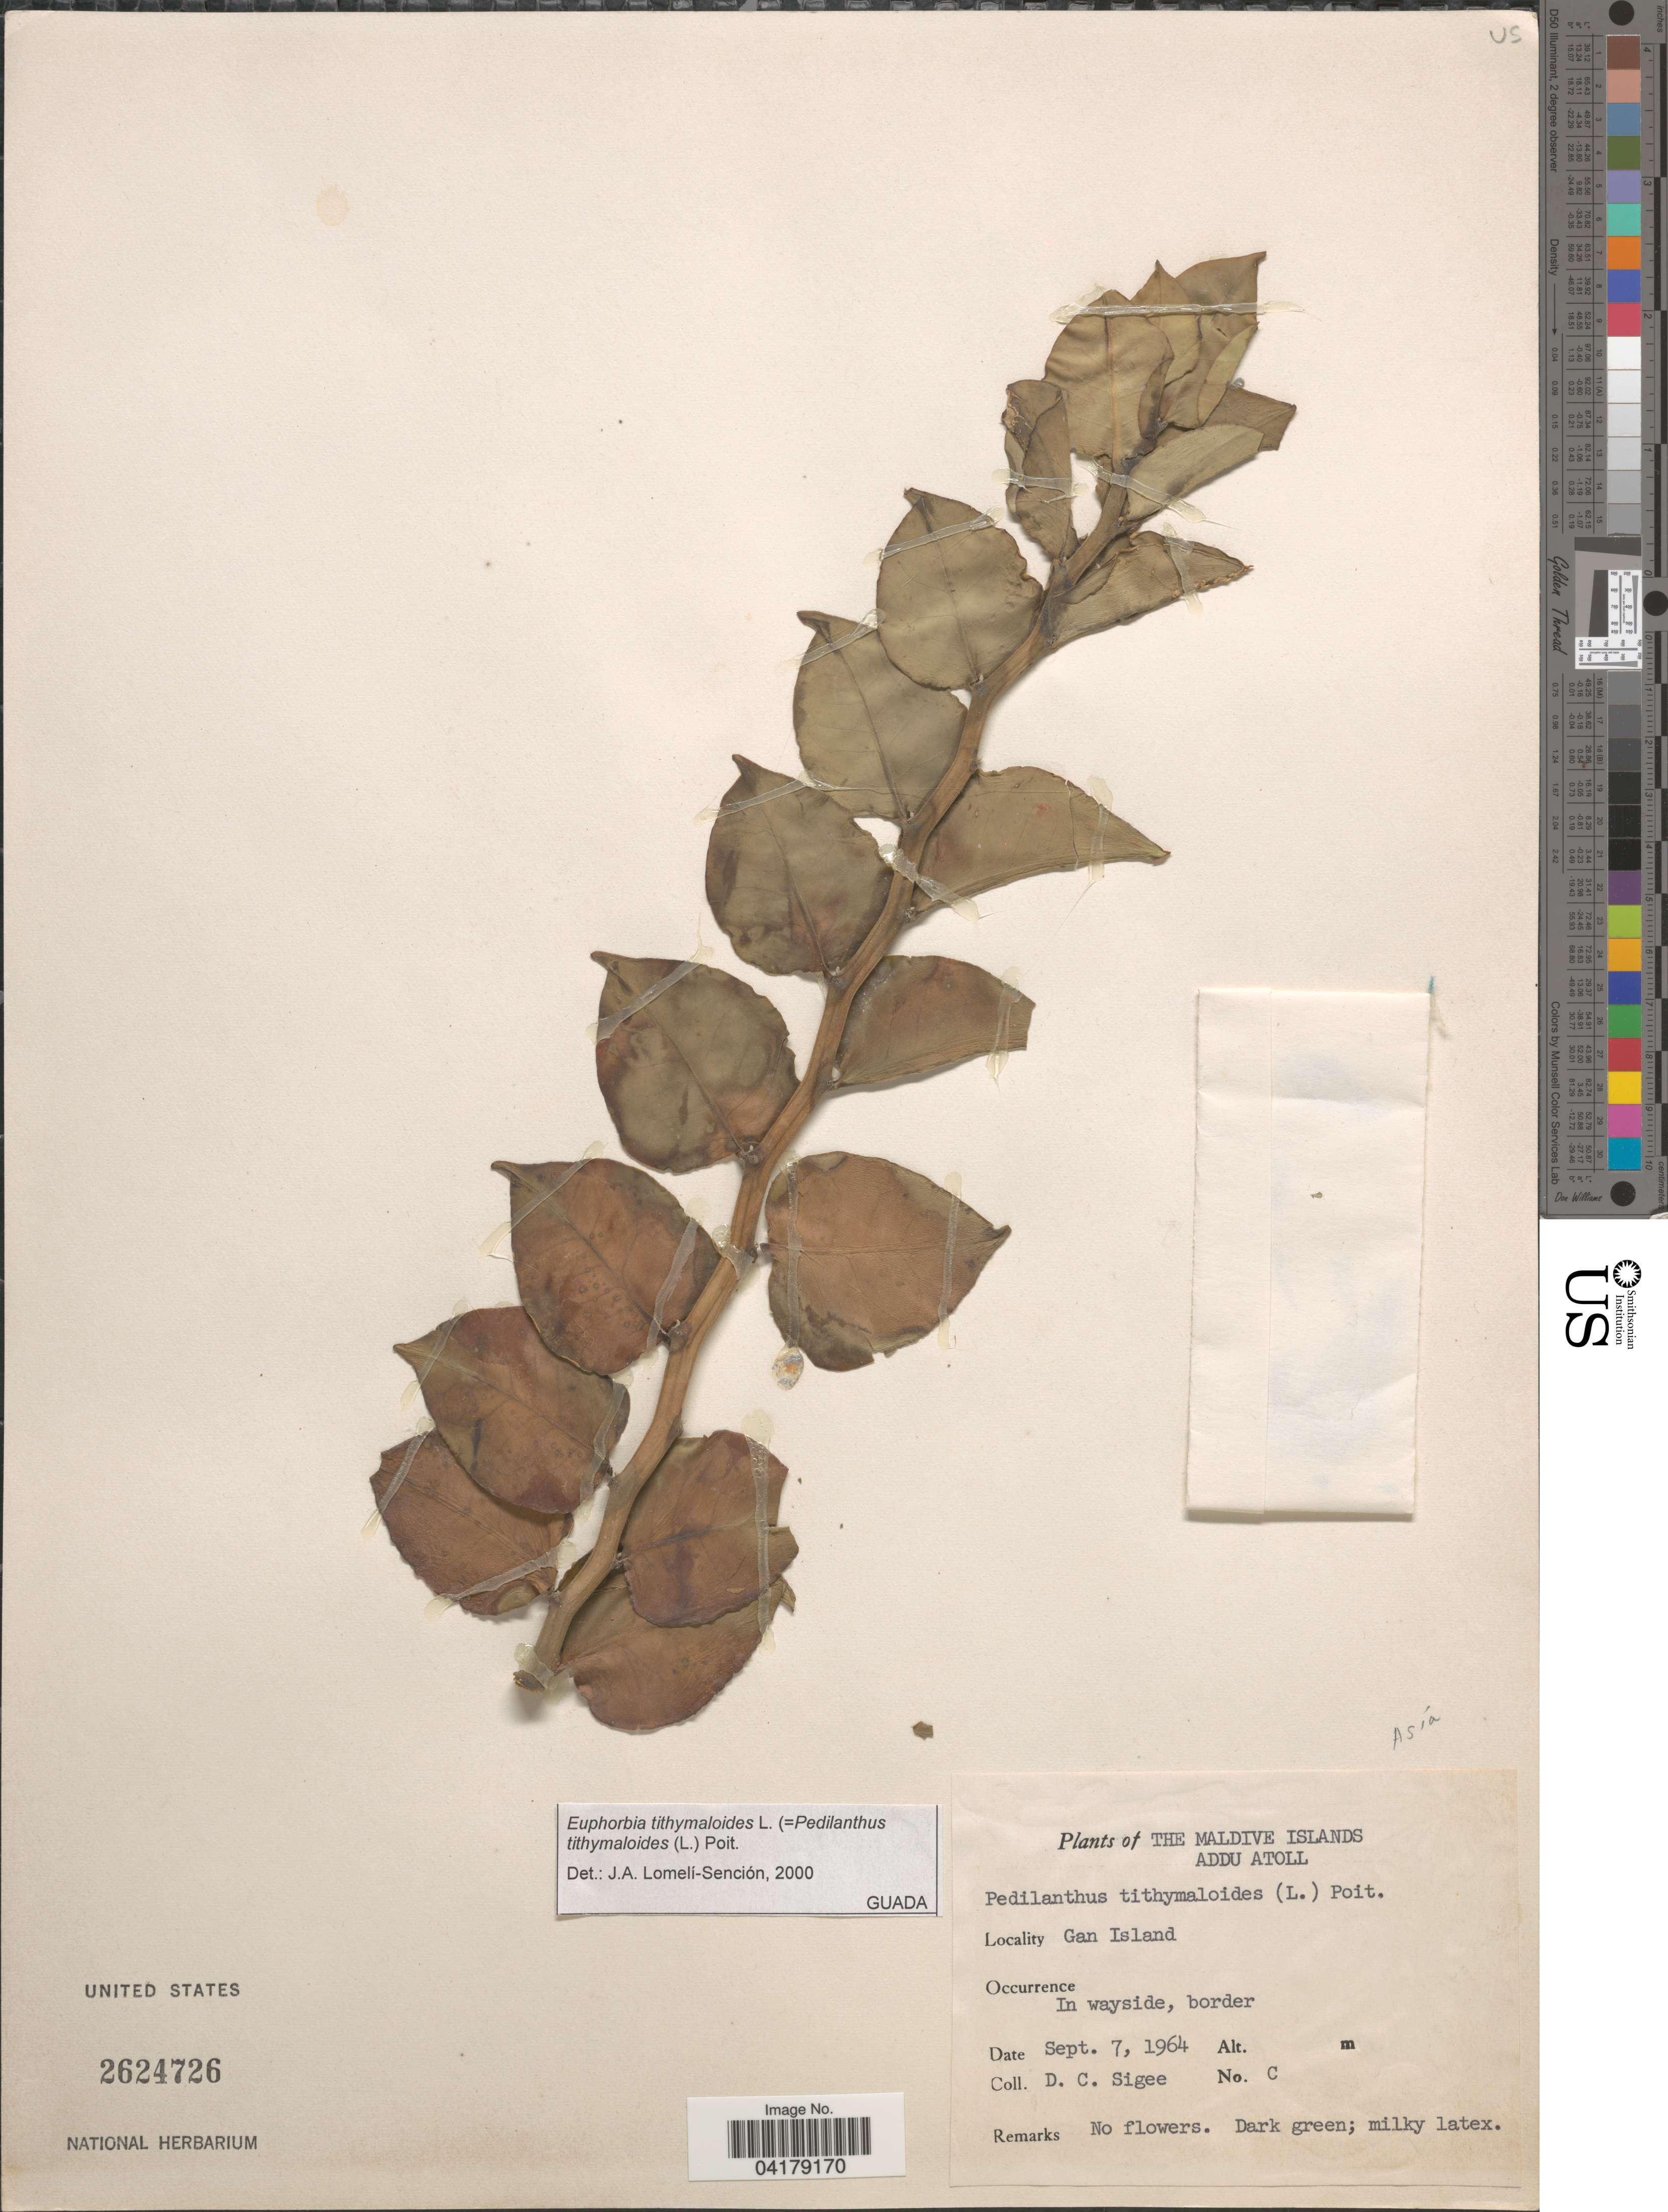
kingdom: Plantae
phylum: Tracheophyta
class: Magnoliopsida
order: Malpighiales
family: Euphorbiaceae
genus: Euphorbia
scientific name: Euphorbia tithymaloides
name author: L.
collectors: D. C. Sigee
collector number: C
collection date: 1964-09-07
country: Maldive Islands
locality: Addu Atoll. Gan Island.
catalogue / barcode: US 2624726